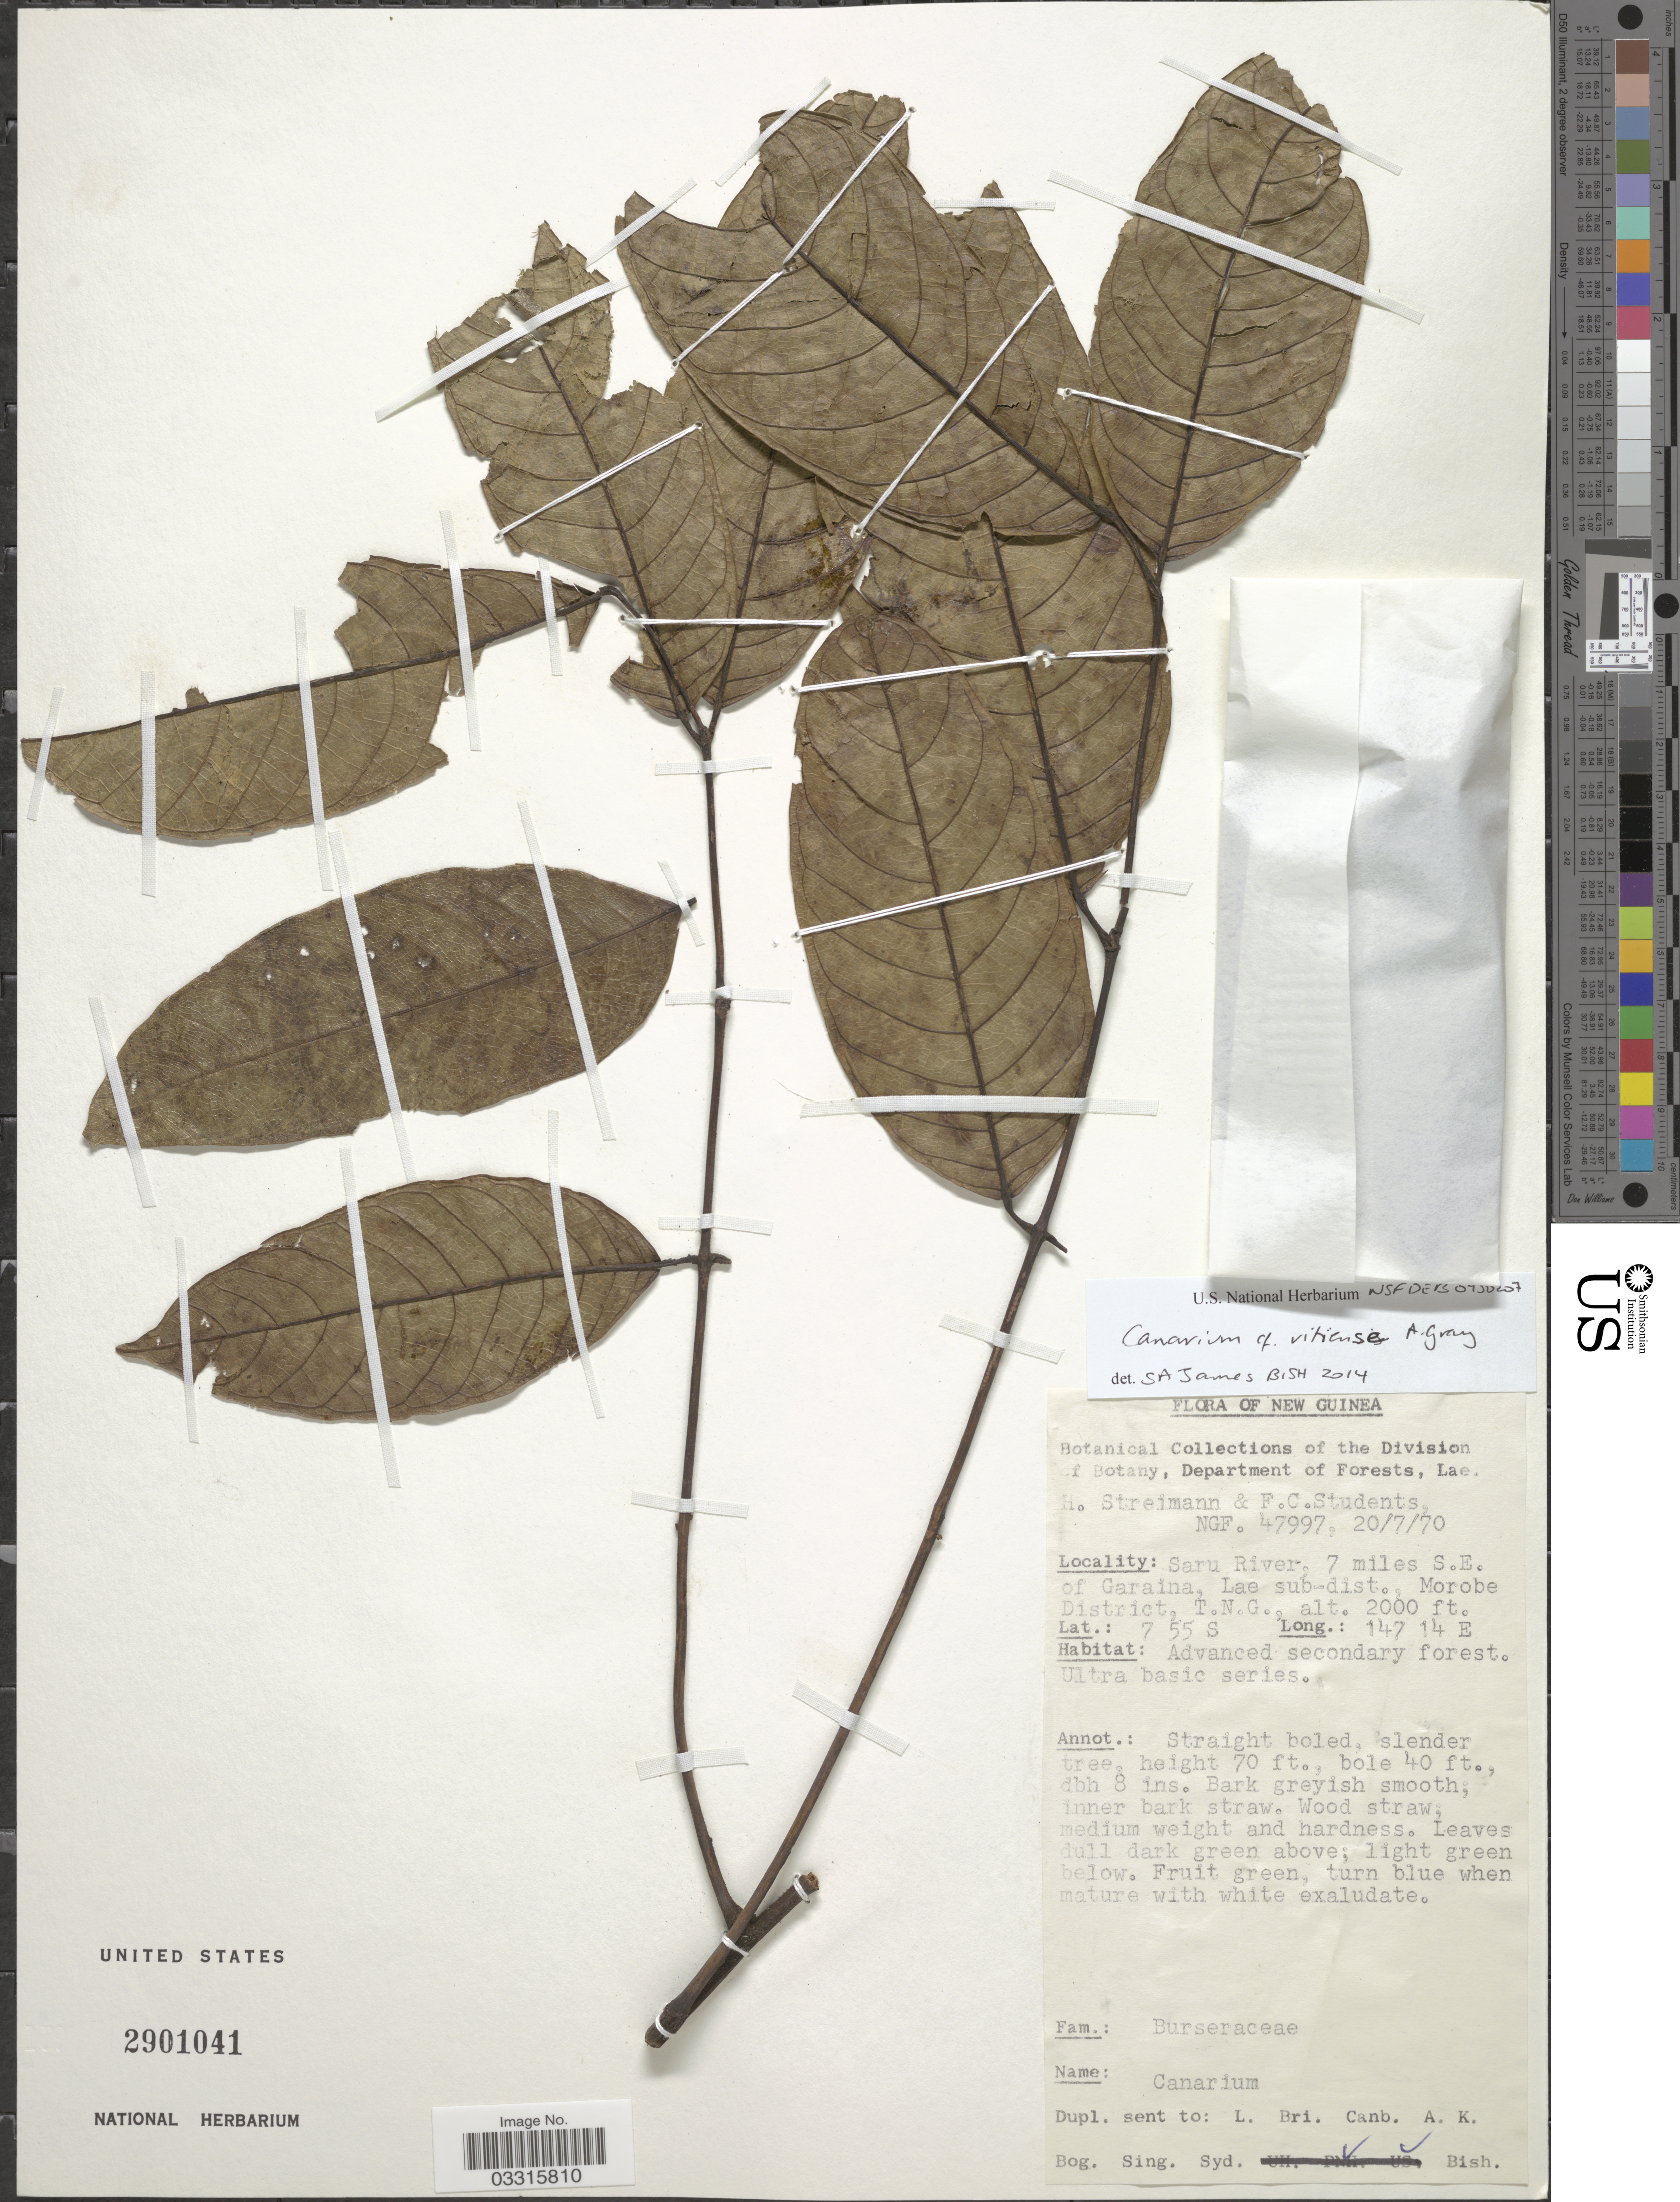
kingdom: Plantae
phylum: Tracheophyta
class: Magnoliopsida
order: Sapindales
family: Burseraceae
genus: Canarium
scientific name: Canarium vitiense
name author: A. Gray in Wilkes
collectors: H. Streimann & Students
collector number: NGF 47997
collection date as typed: Transcribed d/m/y: 20/7/70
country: Papua New Guinea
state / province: Morobe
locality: New Guinea. Saru River, 7 miles S.E. of Garaina, Lae sub-dist., Morobe District, T.N.G.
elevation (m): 610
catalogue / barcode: US 2901041